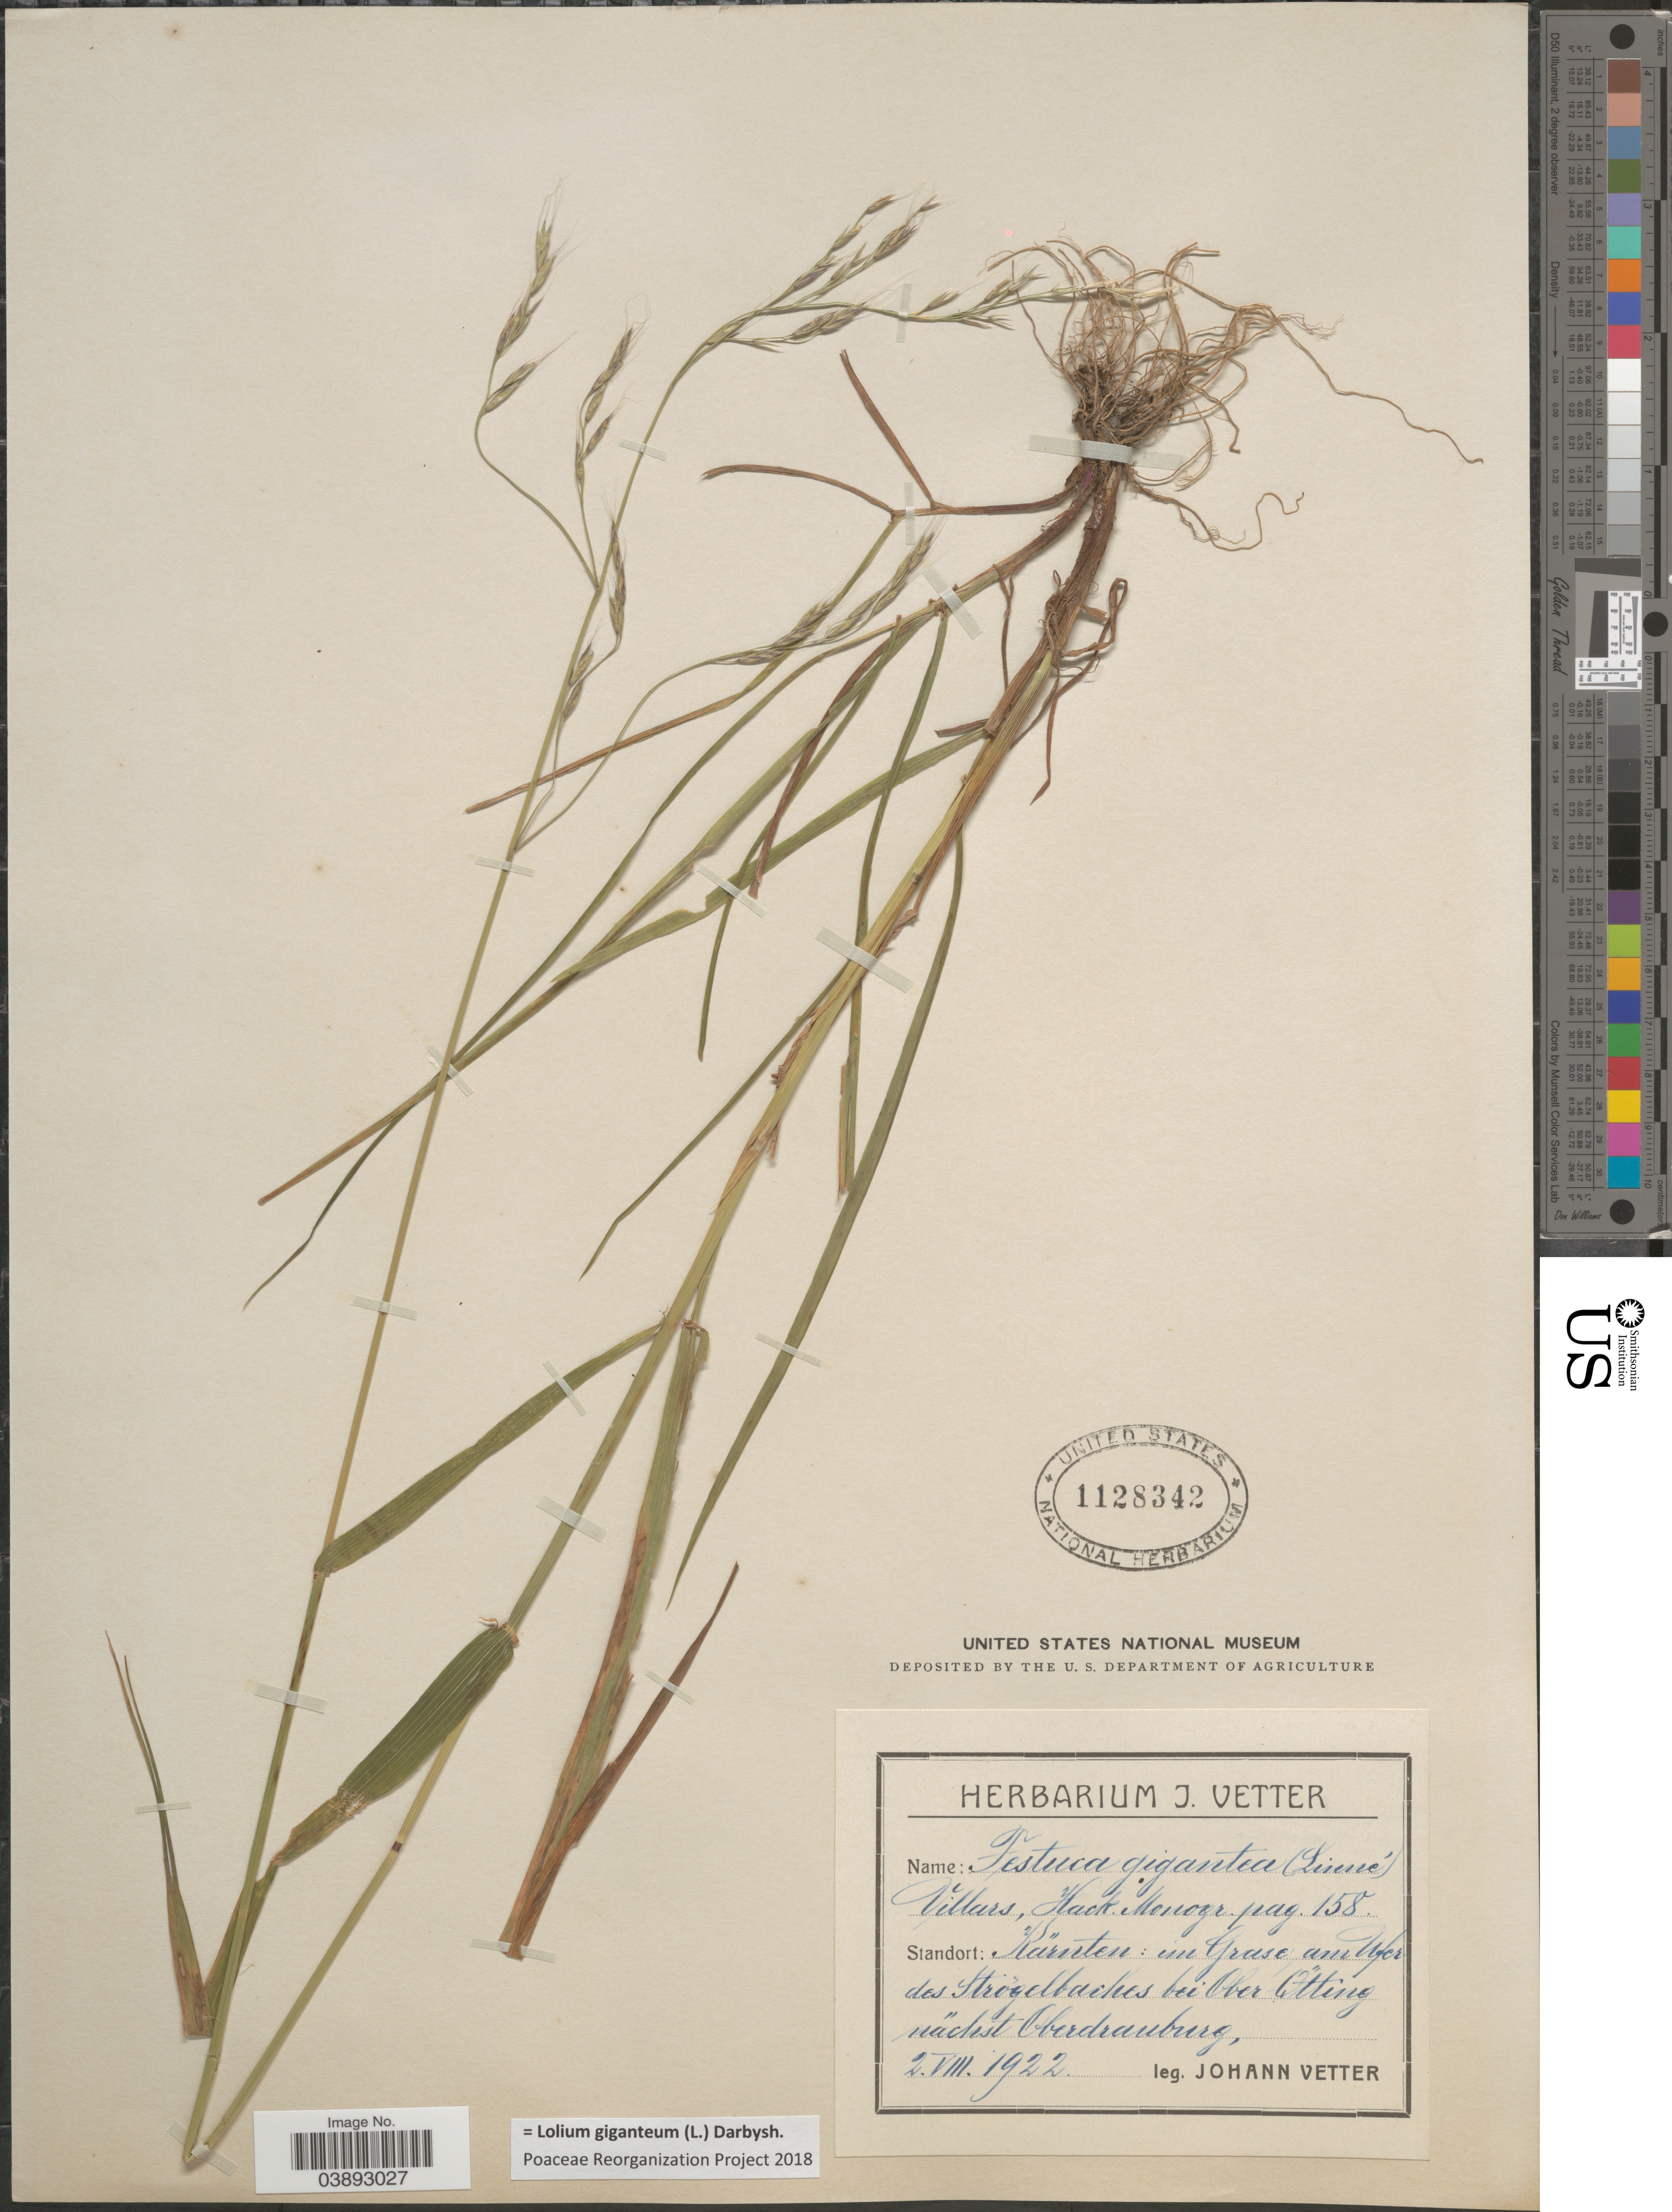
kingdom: Plantae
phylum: Tracheophyta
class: Liliopsida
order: Poales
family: Poaceae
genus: Lolium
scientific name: Lolium giganteum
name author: (L.) Darbysh.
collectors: J. Vetter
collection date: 1922-08-02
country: Austria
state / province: Karnten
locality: Kärnten: im Grase am Ufer des Strogelbaches bei Ober Ötting nächst Oberdanburg.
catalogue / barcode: US 1128342